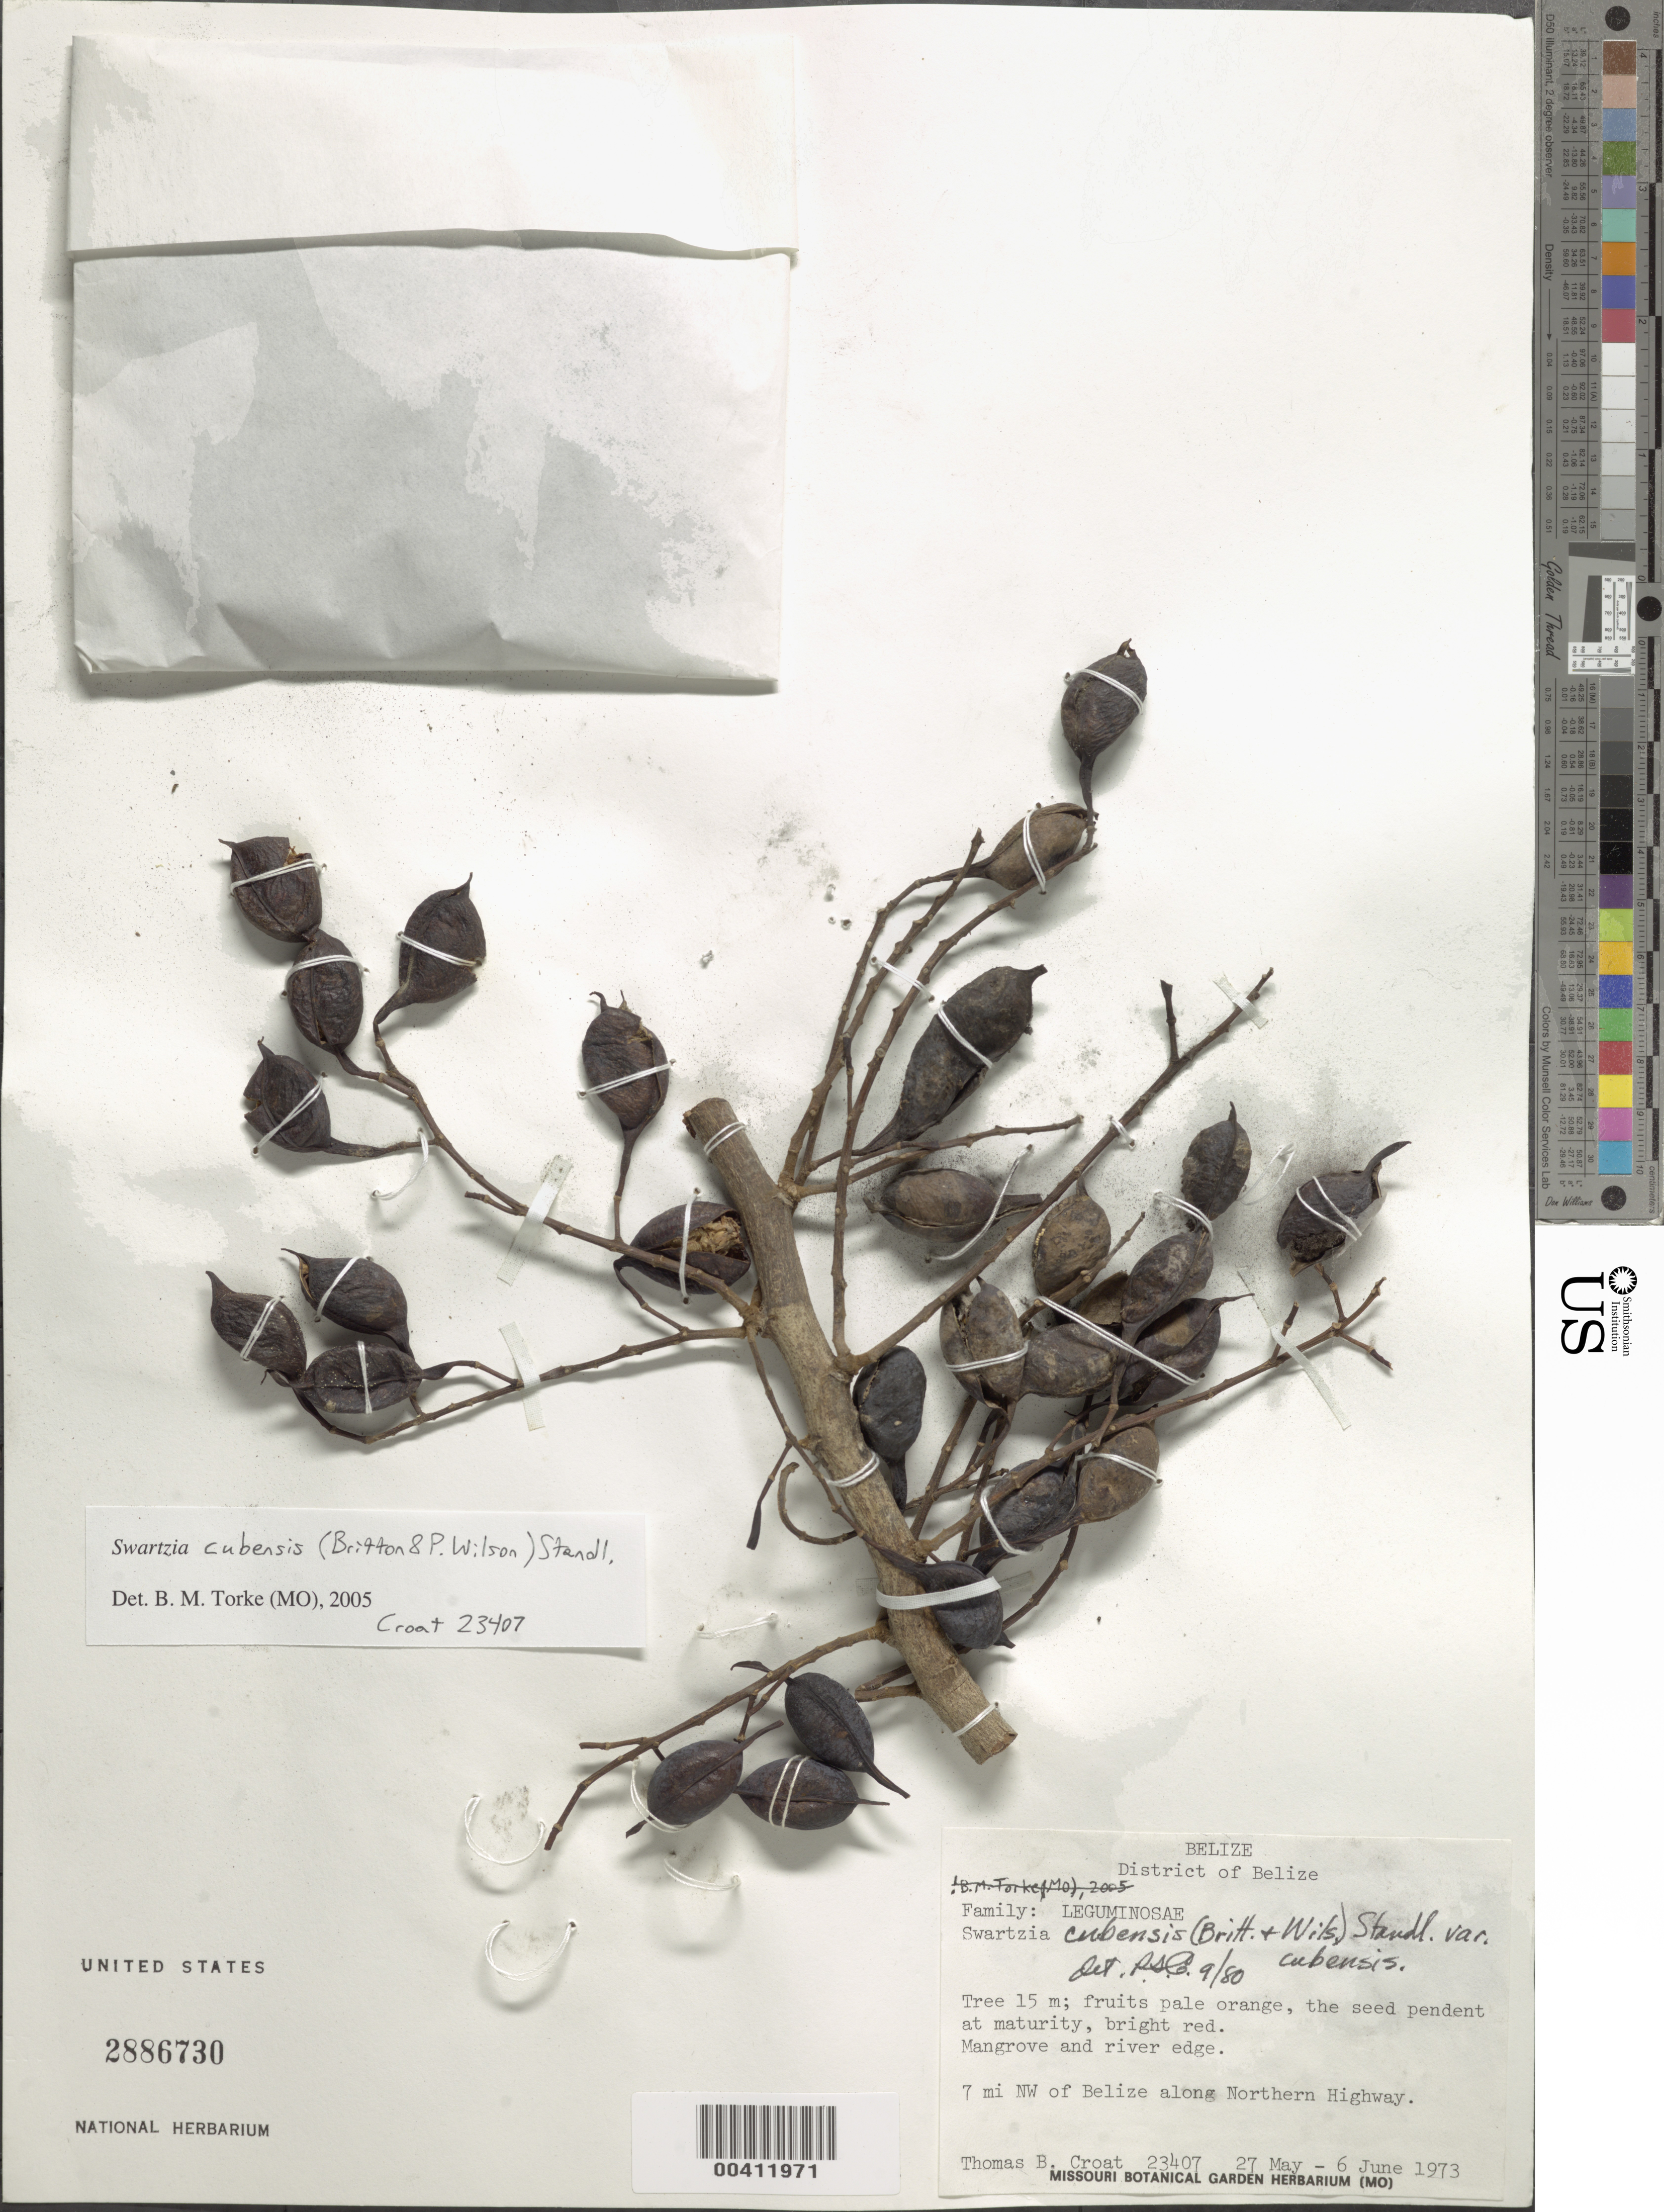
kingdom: Plantae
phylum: Tracheophyta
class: Magnoliopsida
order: Fabales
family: Fabaceae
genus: Swartzia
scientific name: Swartzia cubensis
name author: (Britton & P. Wilson) Standl.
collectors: T. B. Croat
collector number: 23407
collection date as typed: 27 May 1973 to 06 Jun 1973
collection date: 1973-05-27/1973-06-06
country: Belize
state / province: Belize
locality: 7 mi NW of Belize along Northern Hwy.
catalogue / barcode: US 2886730